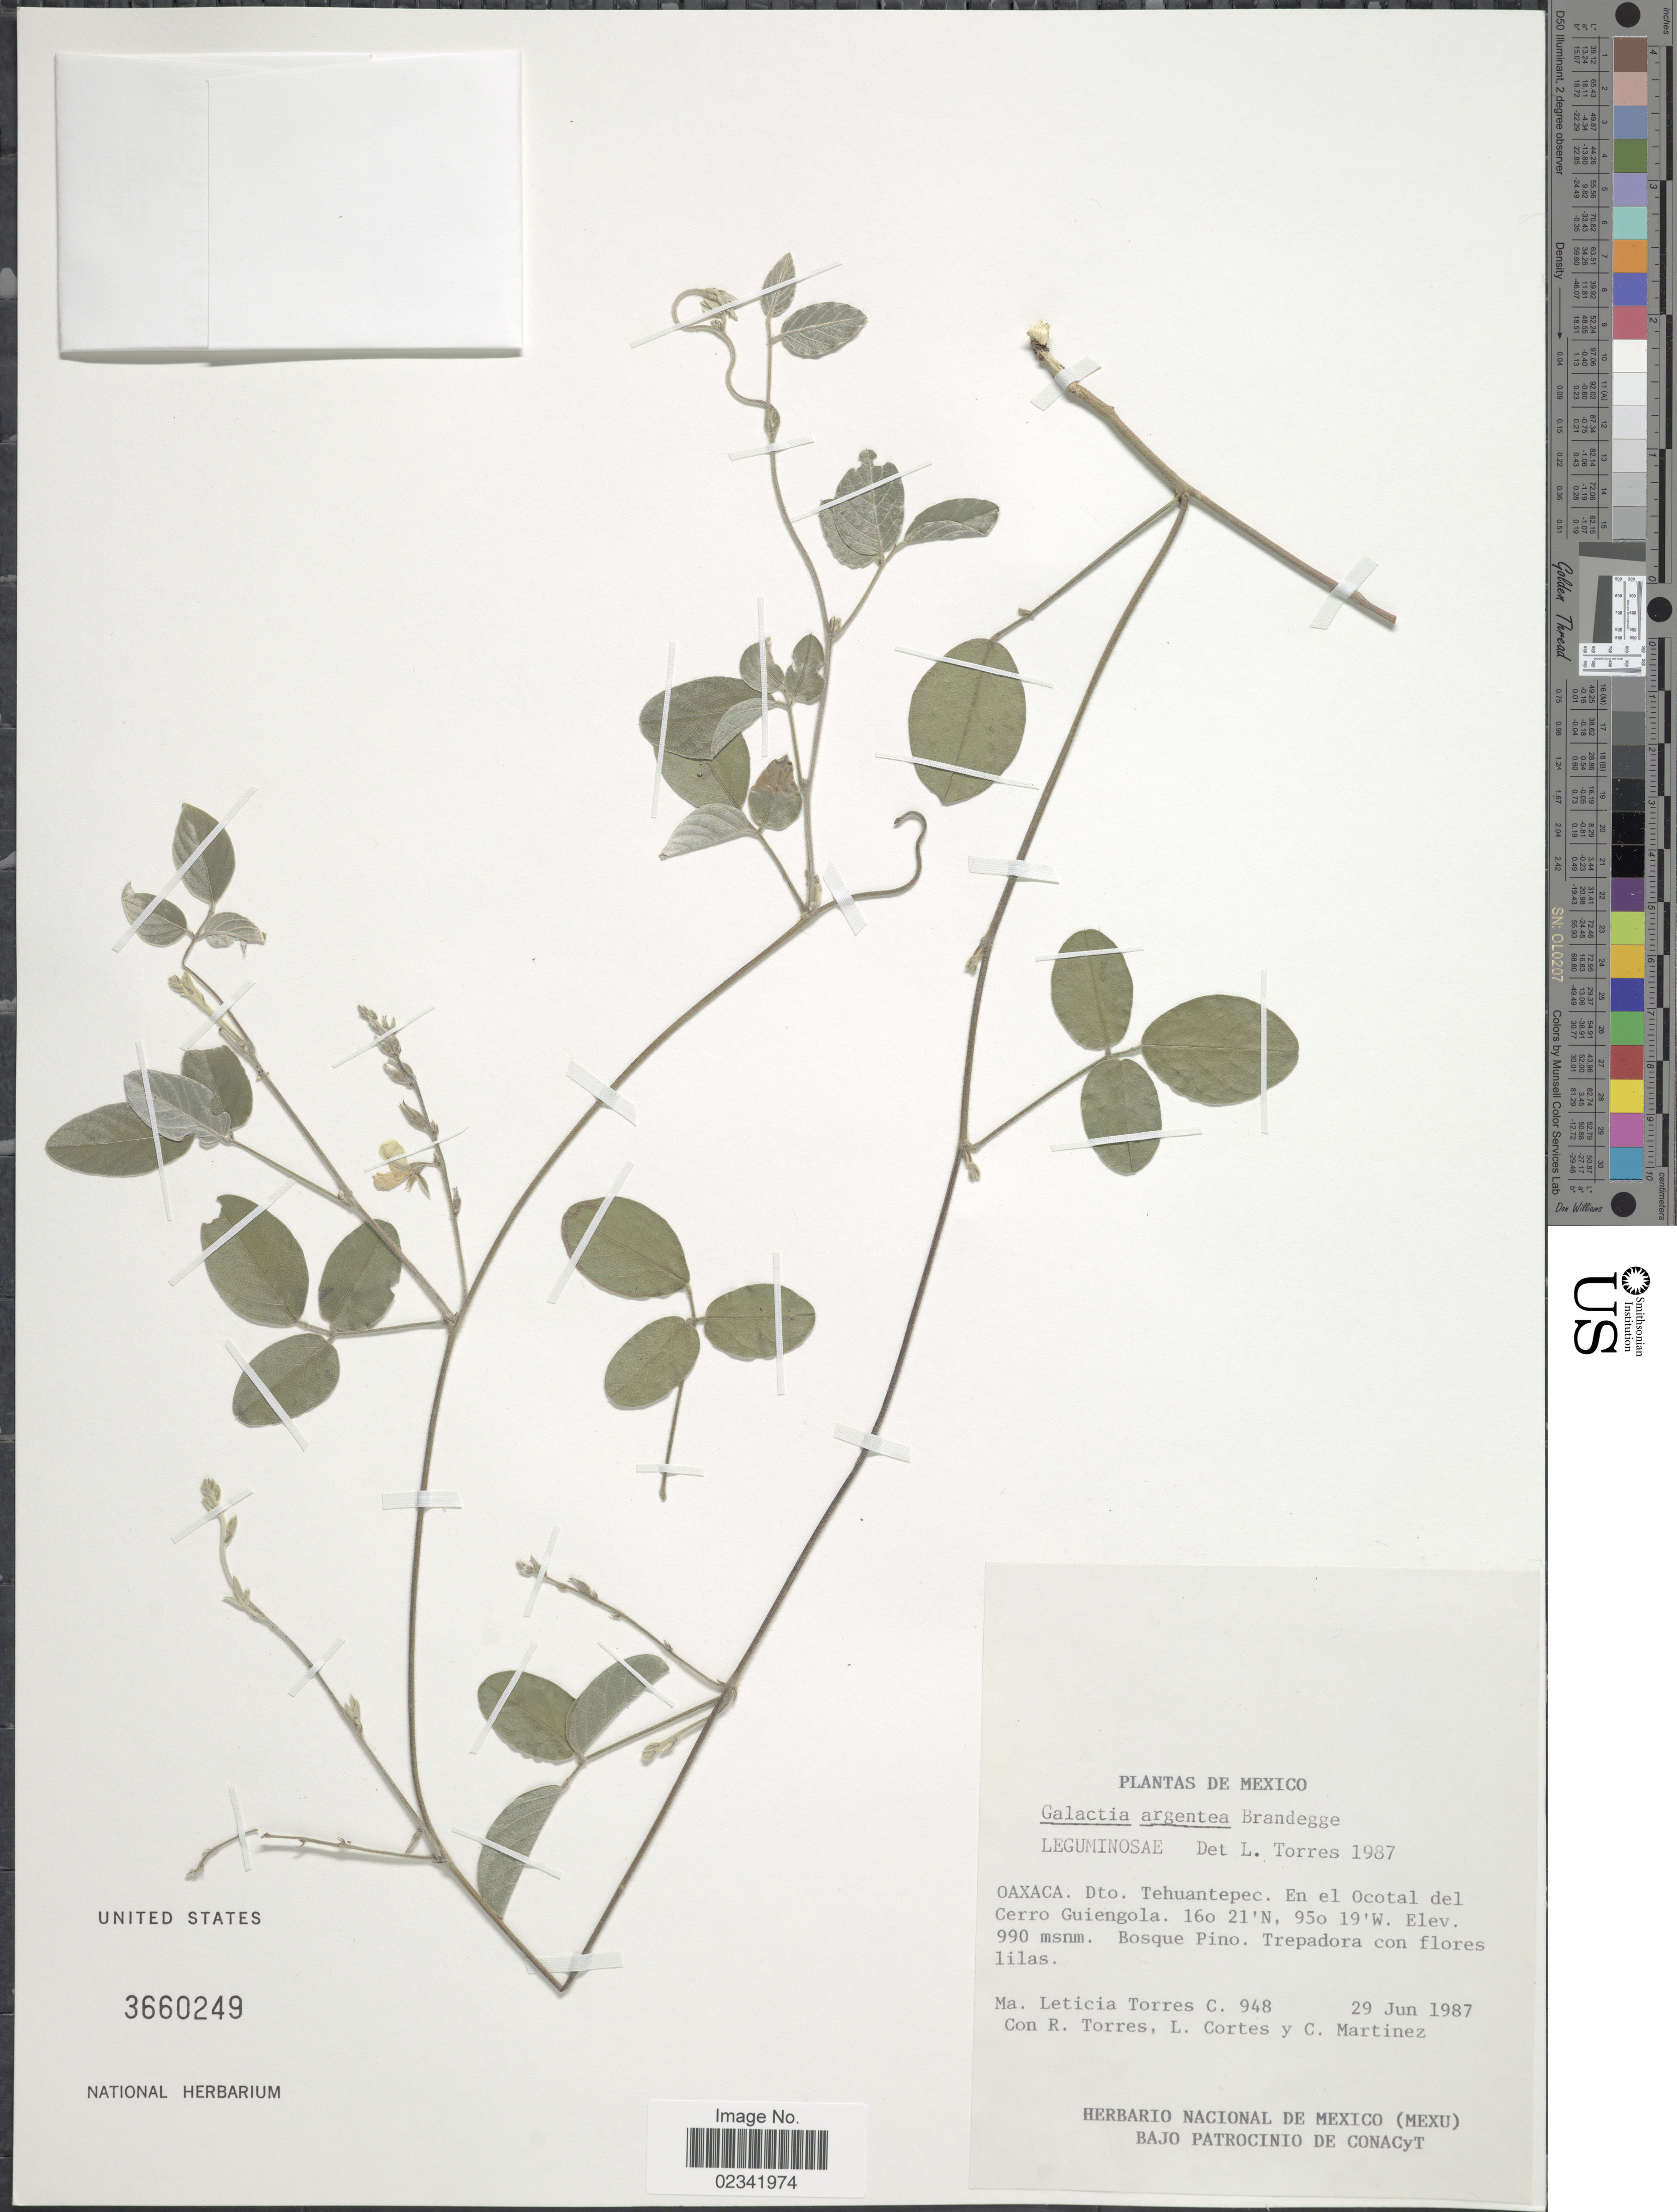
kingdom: Plantae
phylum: Tracheophyta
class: Magnoliopsida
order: Fabales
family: Fabaceae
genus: Galactia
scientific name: Galactia argentea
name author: Brandegee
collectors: M. L. Torres Colin, R. Torres, L. Cortes & C. Martínez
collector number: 948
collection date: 1987-06-29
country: Mexico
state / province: Oaxaca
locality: Oaxaca, Dto. Tehuantepec, En el Ocotal del Cerro Guiengola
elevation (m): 990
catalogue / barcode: US 3660249